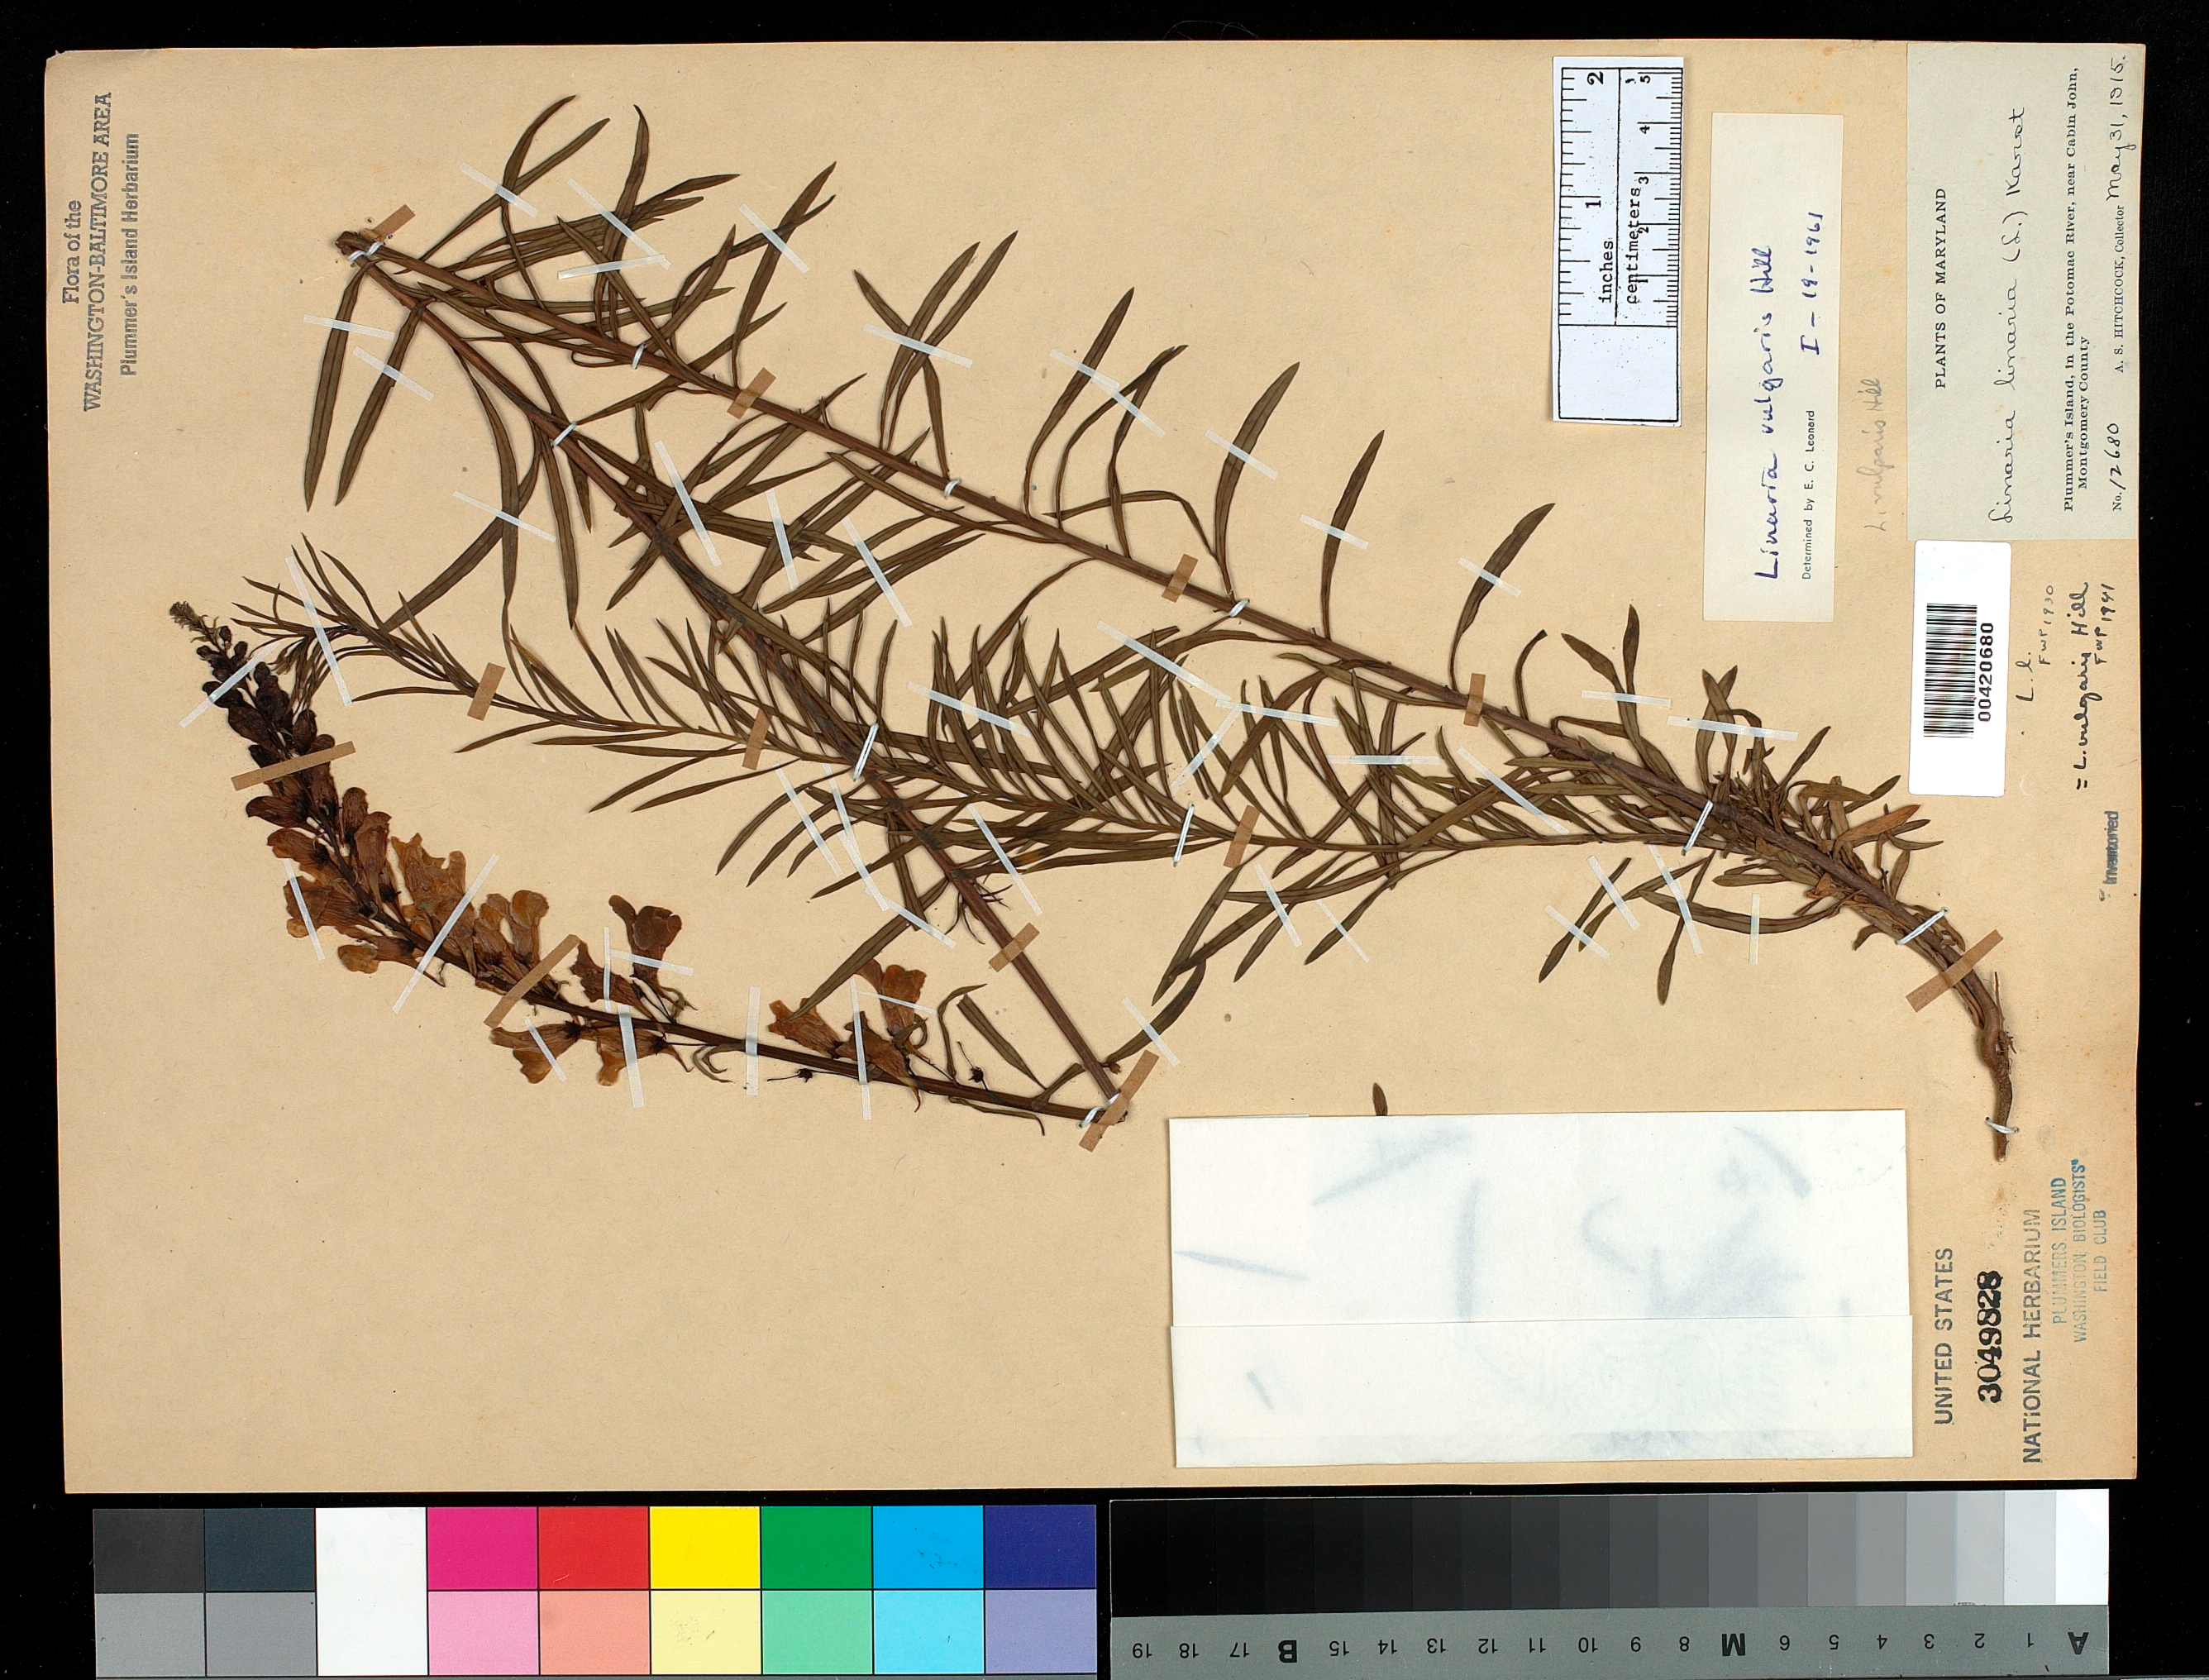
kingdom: Plantae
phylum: Tracheophyta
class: Magnoliopsida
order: Lamiales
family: Plantaginaceae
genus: Linaria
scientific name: Linaria vulgaris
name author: Mill.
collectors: A. S. Hitchcock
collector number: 12680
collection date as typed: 31 May 1915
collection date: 1915-05-31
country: United States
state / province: Maryland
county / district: Montgomery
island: Plummers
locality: Plummer's Island C. & O. Canal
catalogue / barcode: US 3049828